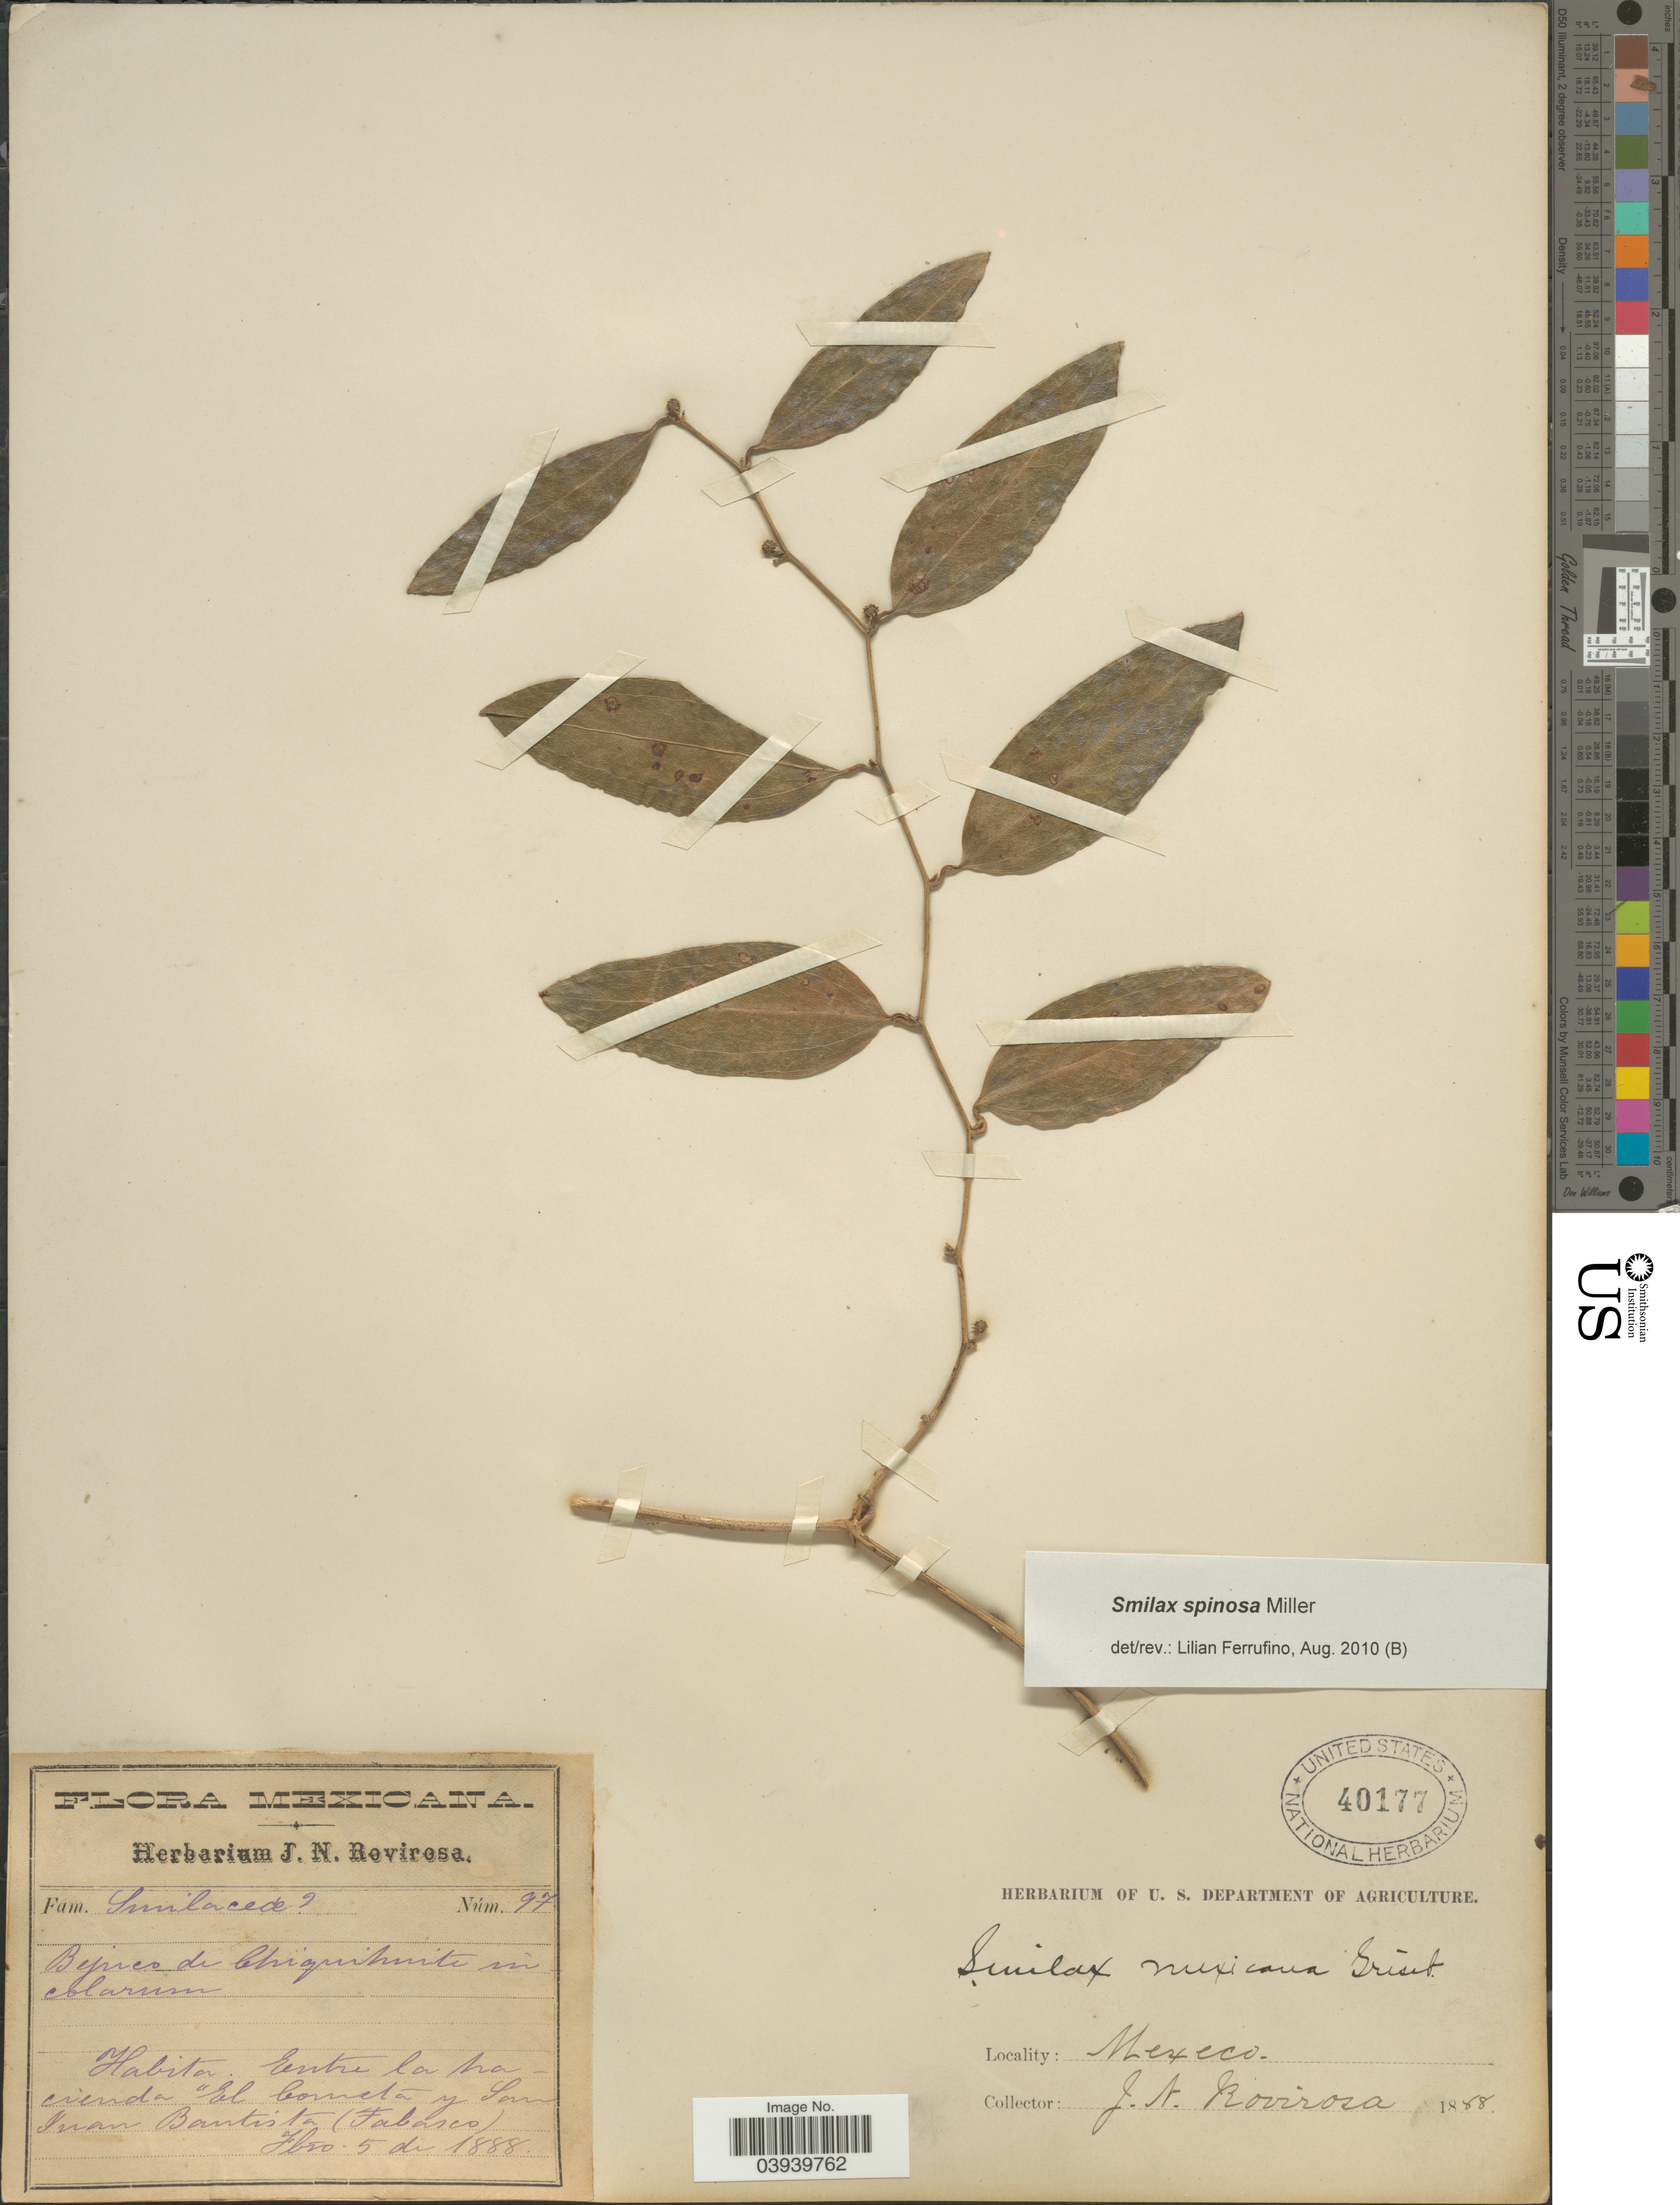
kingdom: Plantae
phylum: Tracheophyta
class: Liliopsida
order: Liliales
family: Smilacaceae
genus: Smilax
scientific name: Smilax spinosa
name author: Mill.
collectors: J. N. Rovirosa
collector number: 97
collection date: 1888-02-05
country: Mexico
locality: Entre la hacienda El Cometa y San Juan Bautista (Tabasco).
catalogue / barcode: US 40177